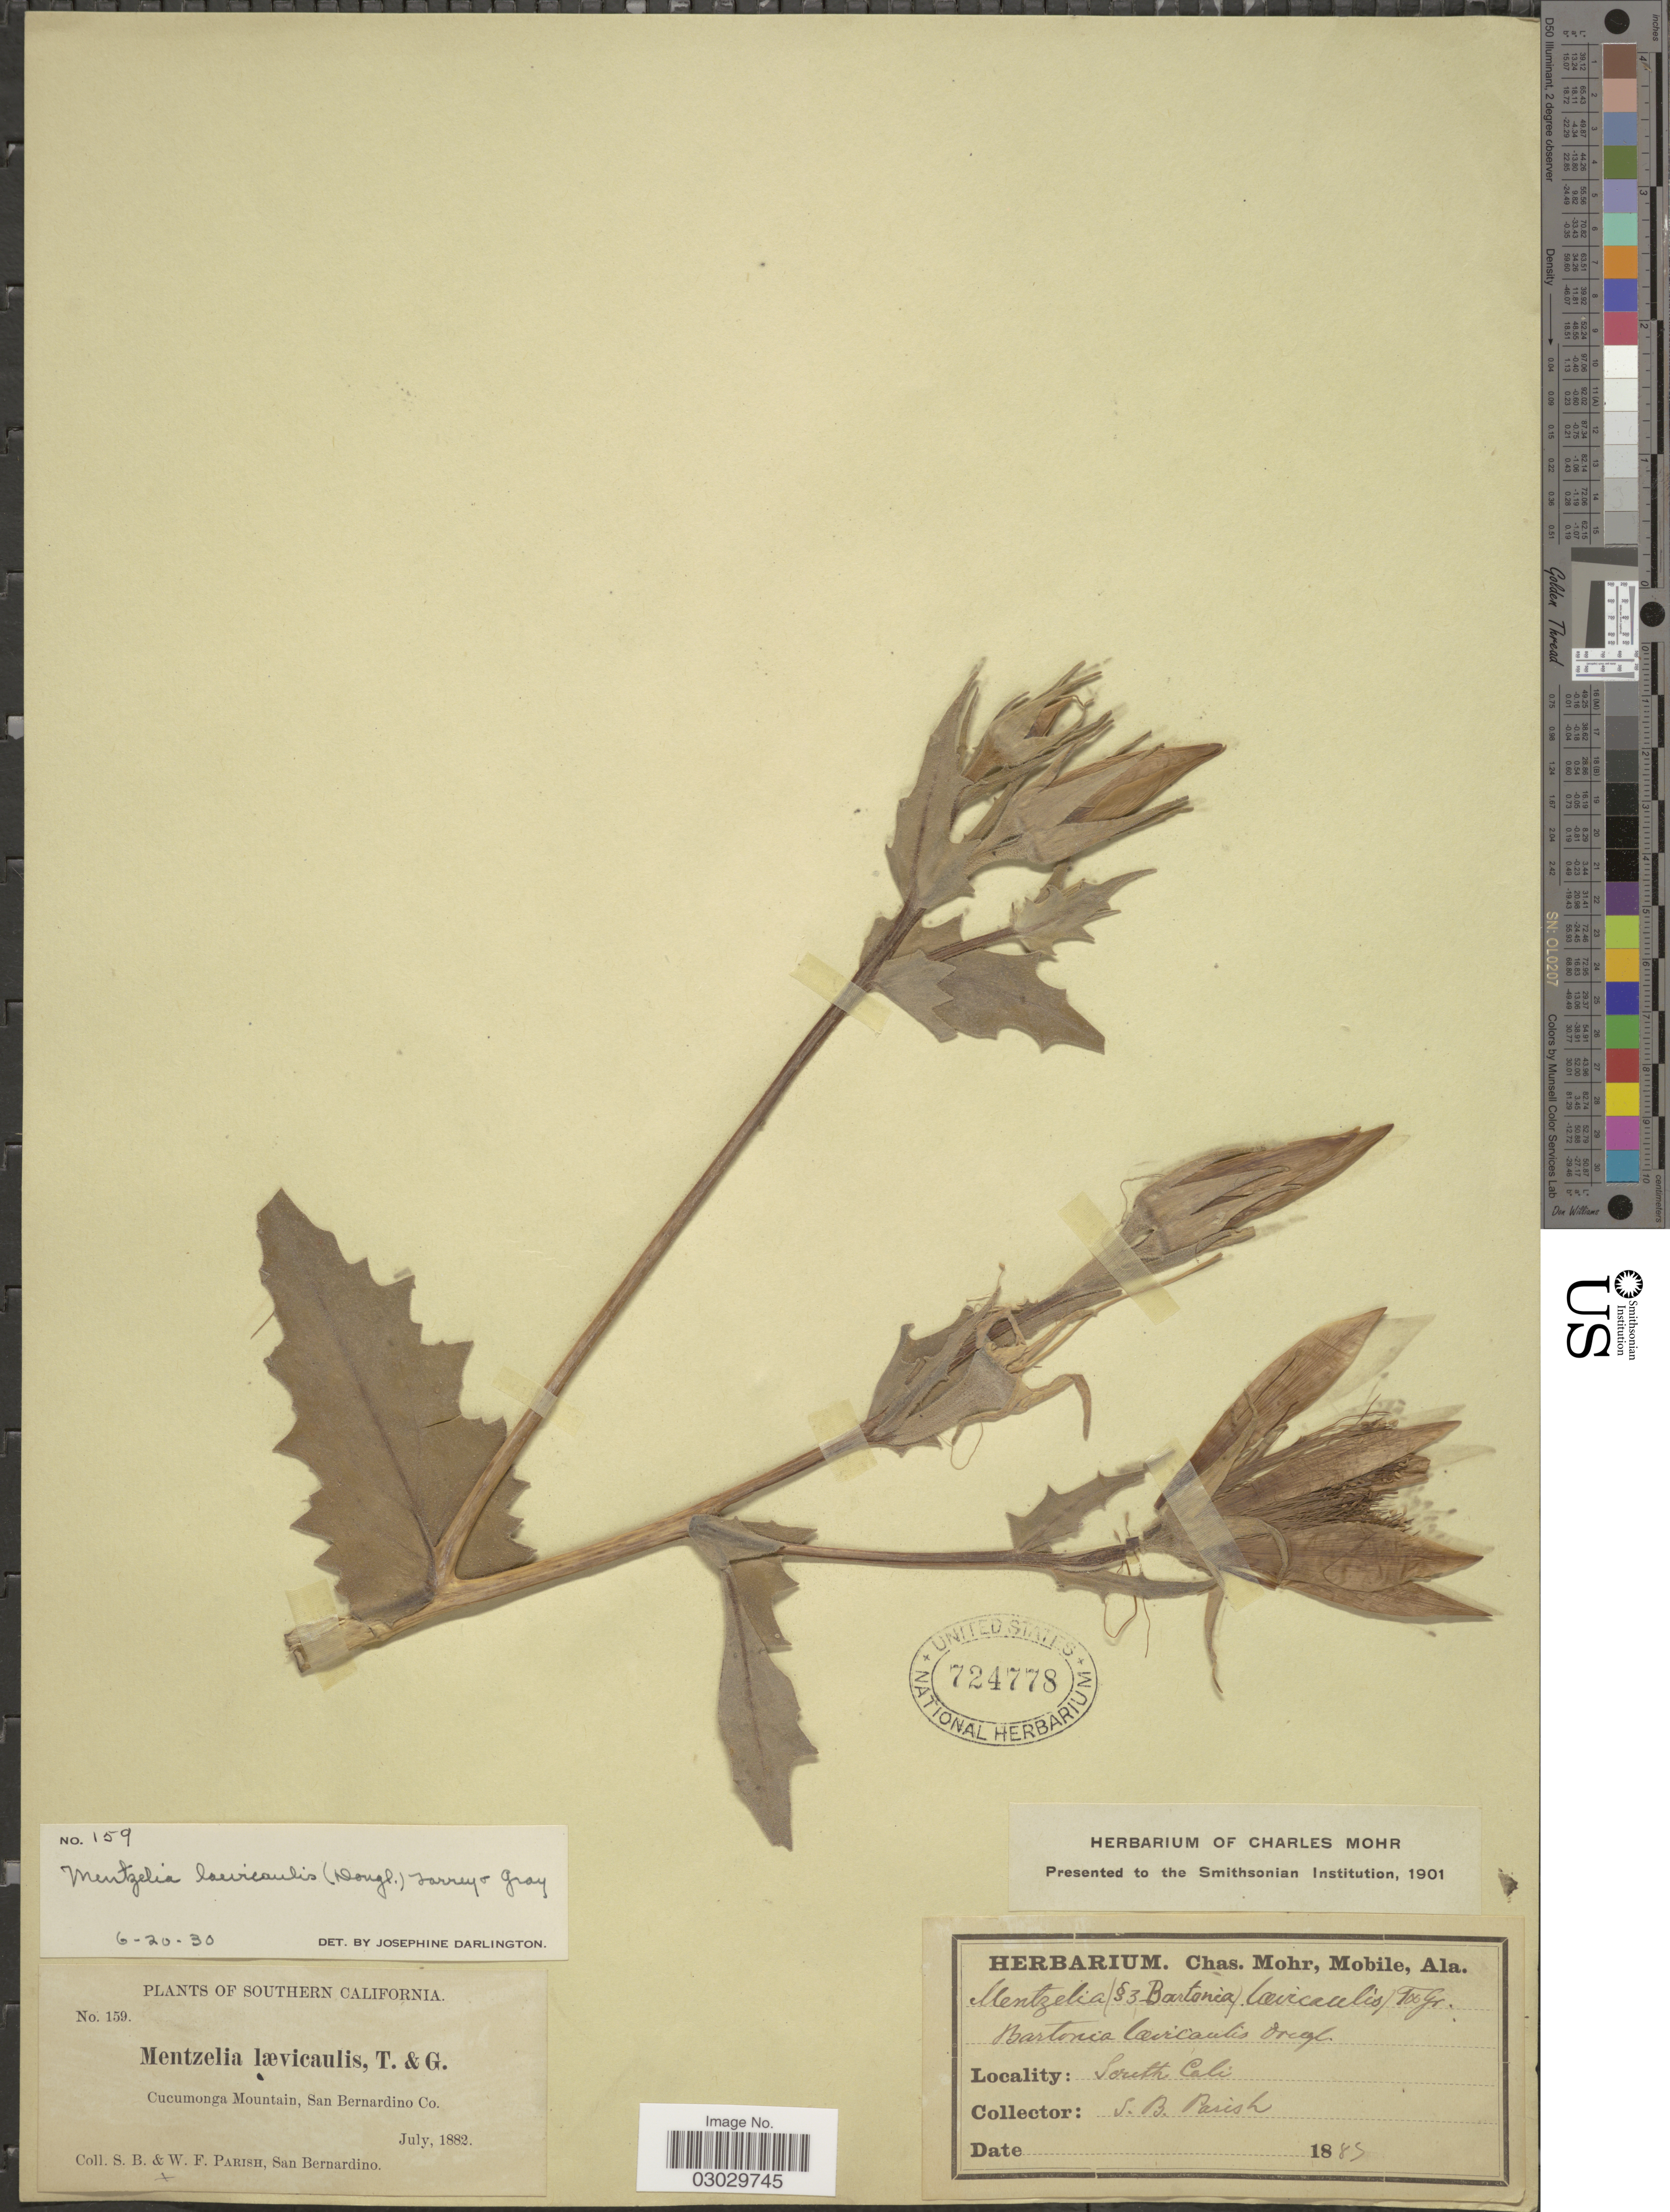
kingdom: Plantae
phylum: Tracheophyta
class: Magnoliopsida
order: Cornales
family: Loasaceae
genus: Mentzelia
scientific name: Mentzelia laevicaulis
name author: (Douglas ex Hook.) Torr. & A. Gray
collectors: S. B. Parish & W. F. Parish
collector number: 159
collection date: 1882-07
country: United States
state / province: California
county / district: San Bernardino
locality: Southern California. Cucumonga Mountain, San Bernardino Co.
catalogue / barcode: US 724778